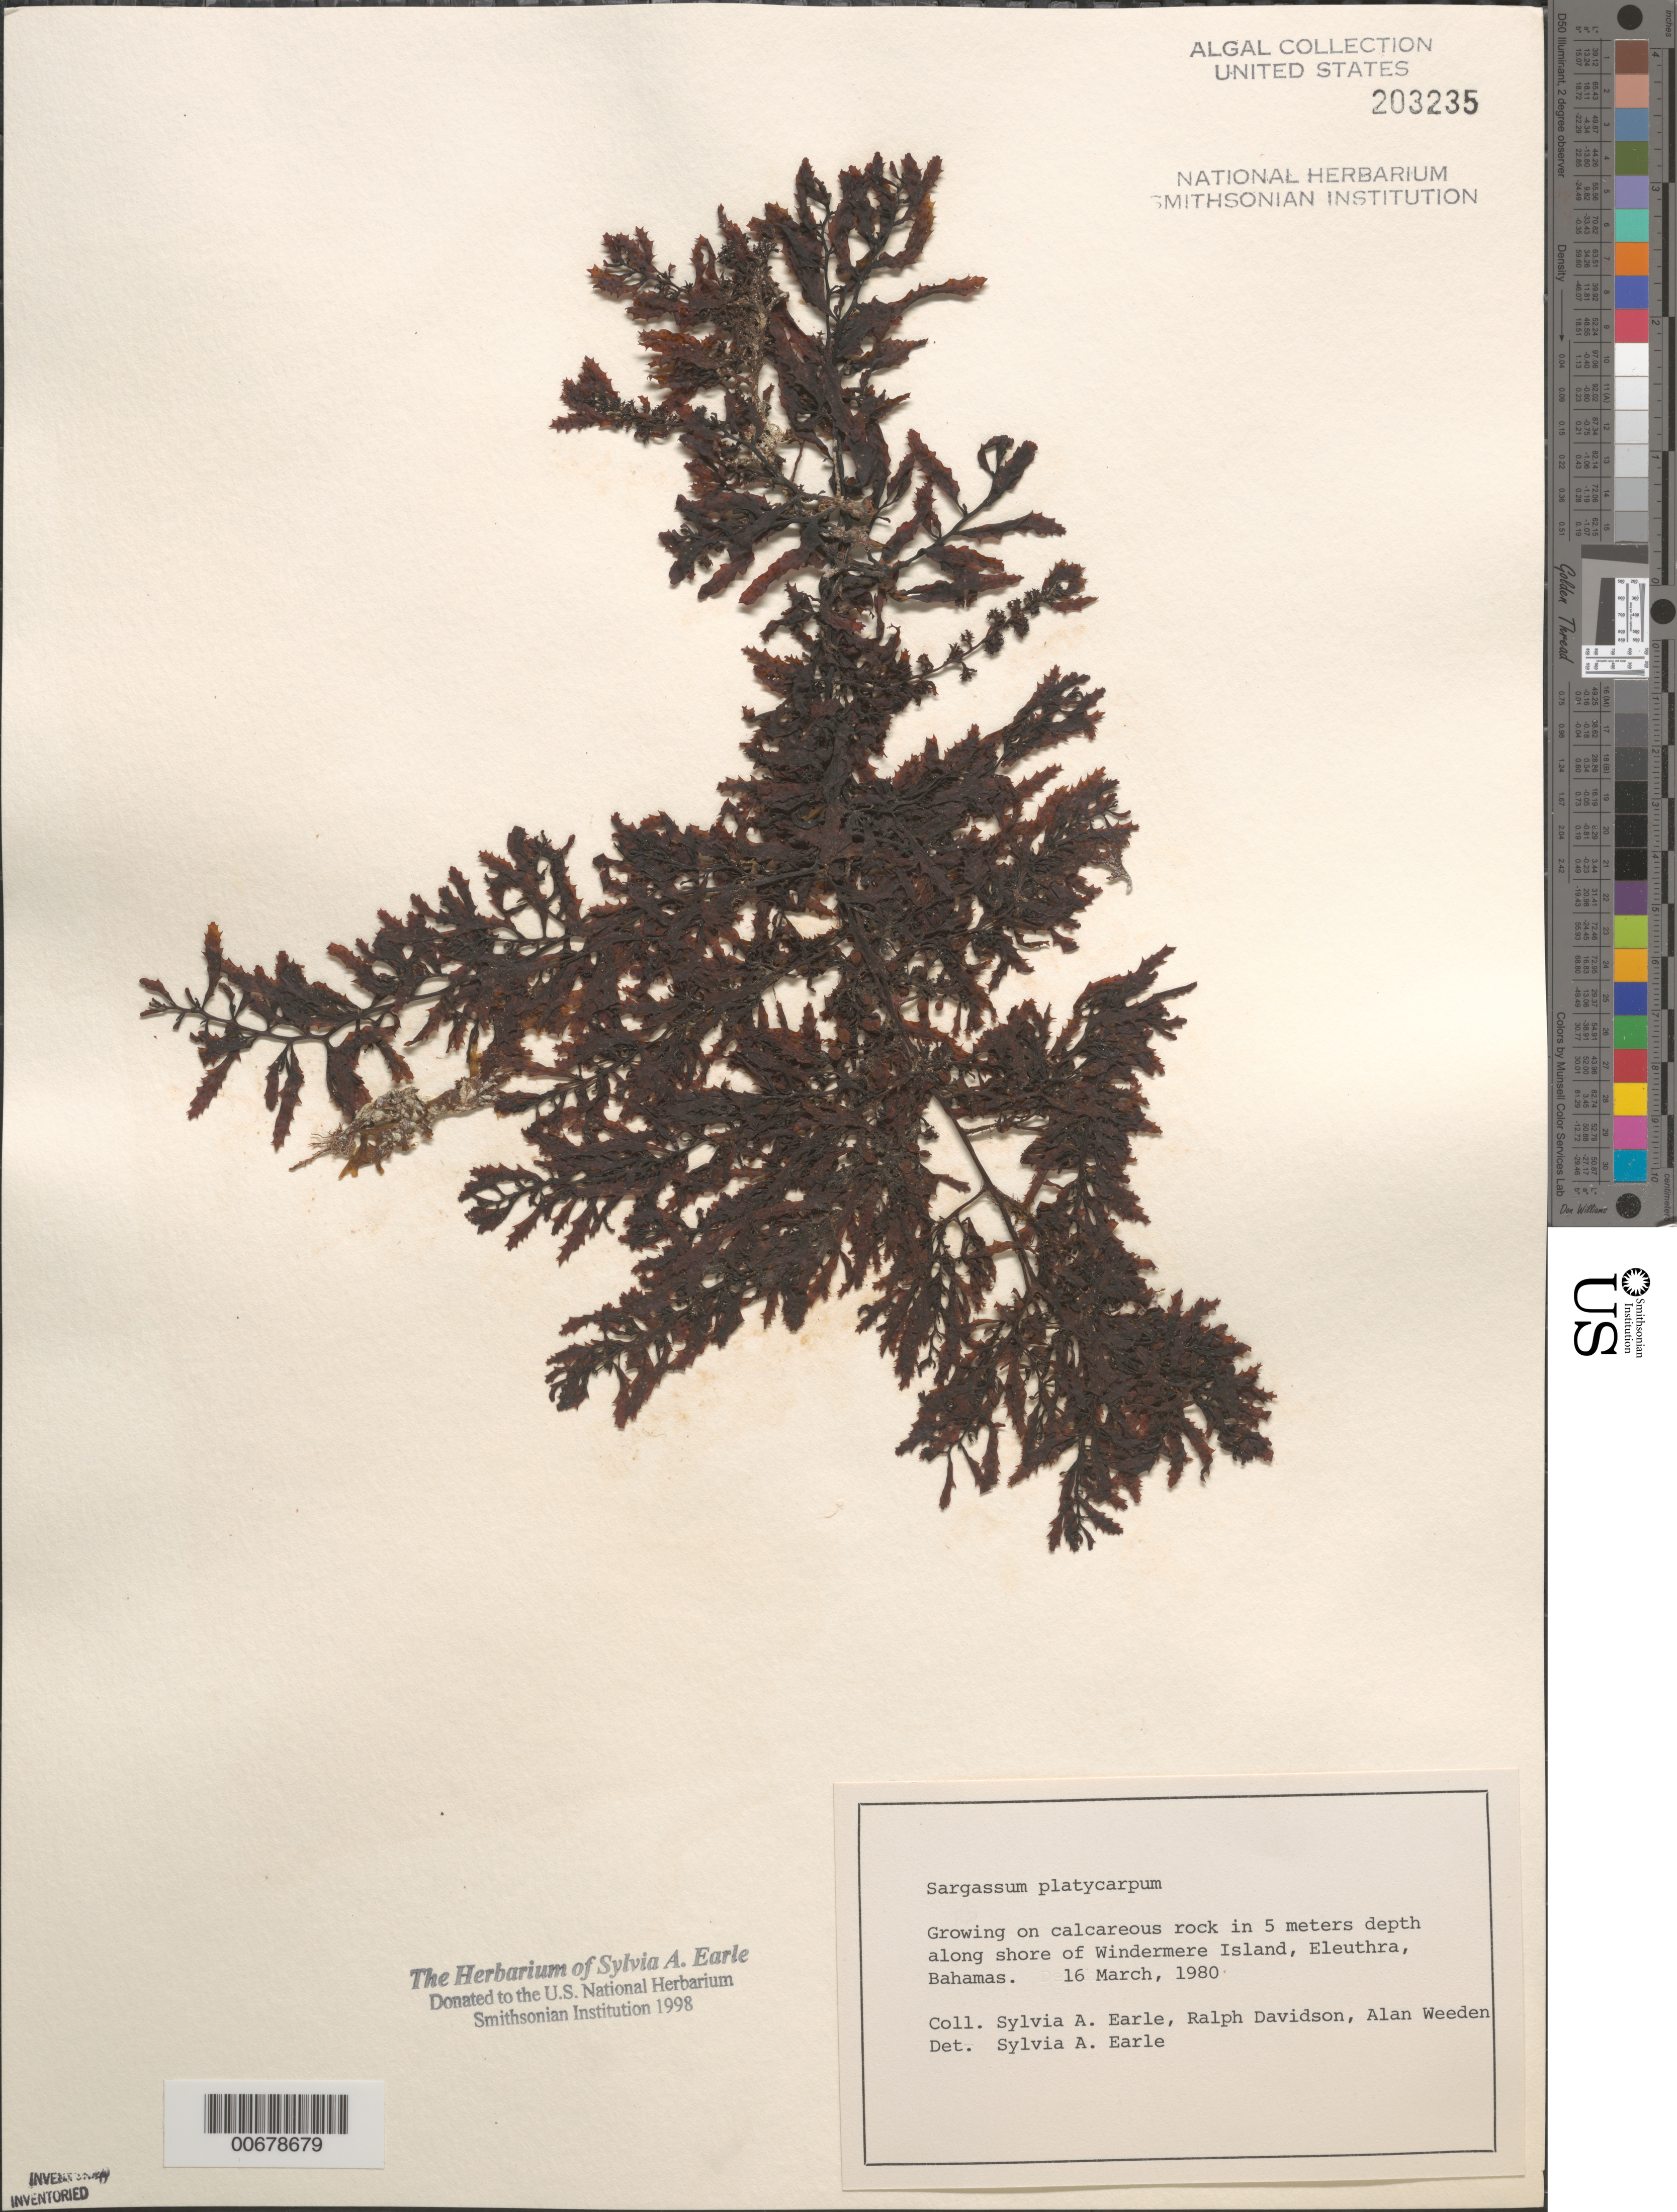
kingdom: Chromista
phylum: Ochrophyta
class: Phaeophyceae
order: Fucales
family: Sargassaceae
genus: Sargassum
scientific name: Sargassum platycarpum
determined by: Earle, S. A.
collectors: S. A. Earle, R. Davidson & A. Weeden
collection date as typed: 16 Mar 1980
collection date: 1980-03-16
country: Bahamas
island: Eleuthera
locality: Windermere Island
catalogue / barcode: US 203235